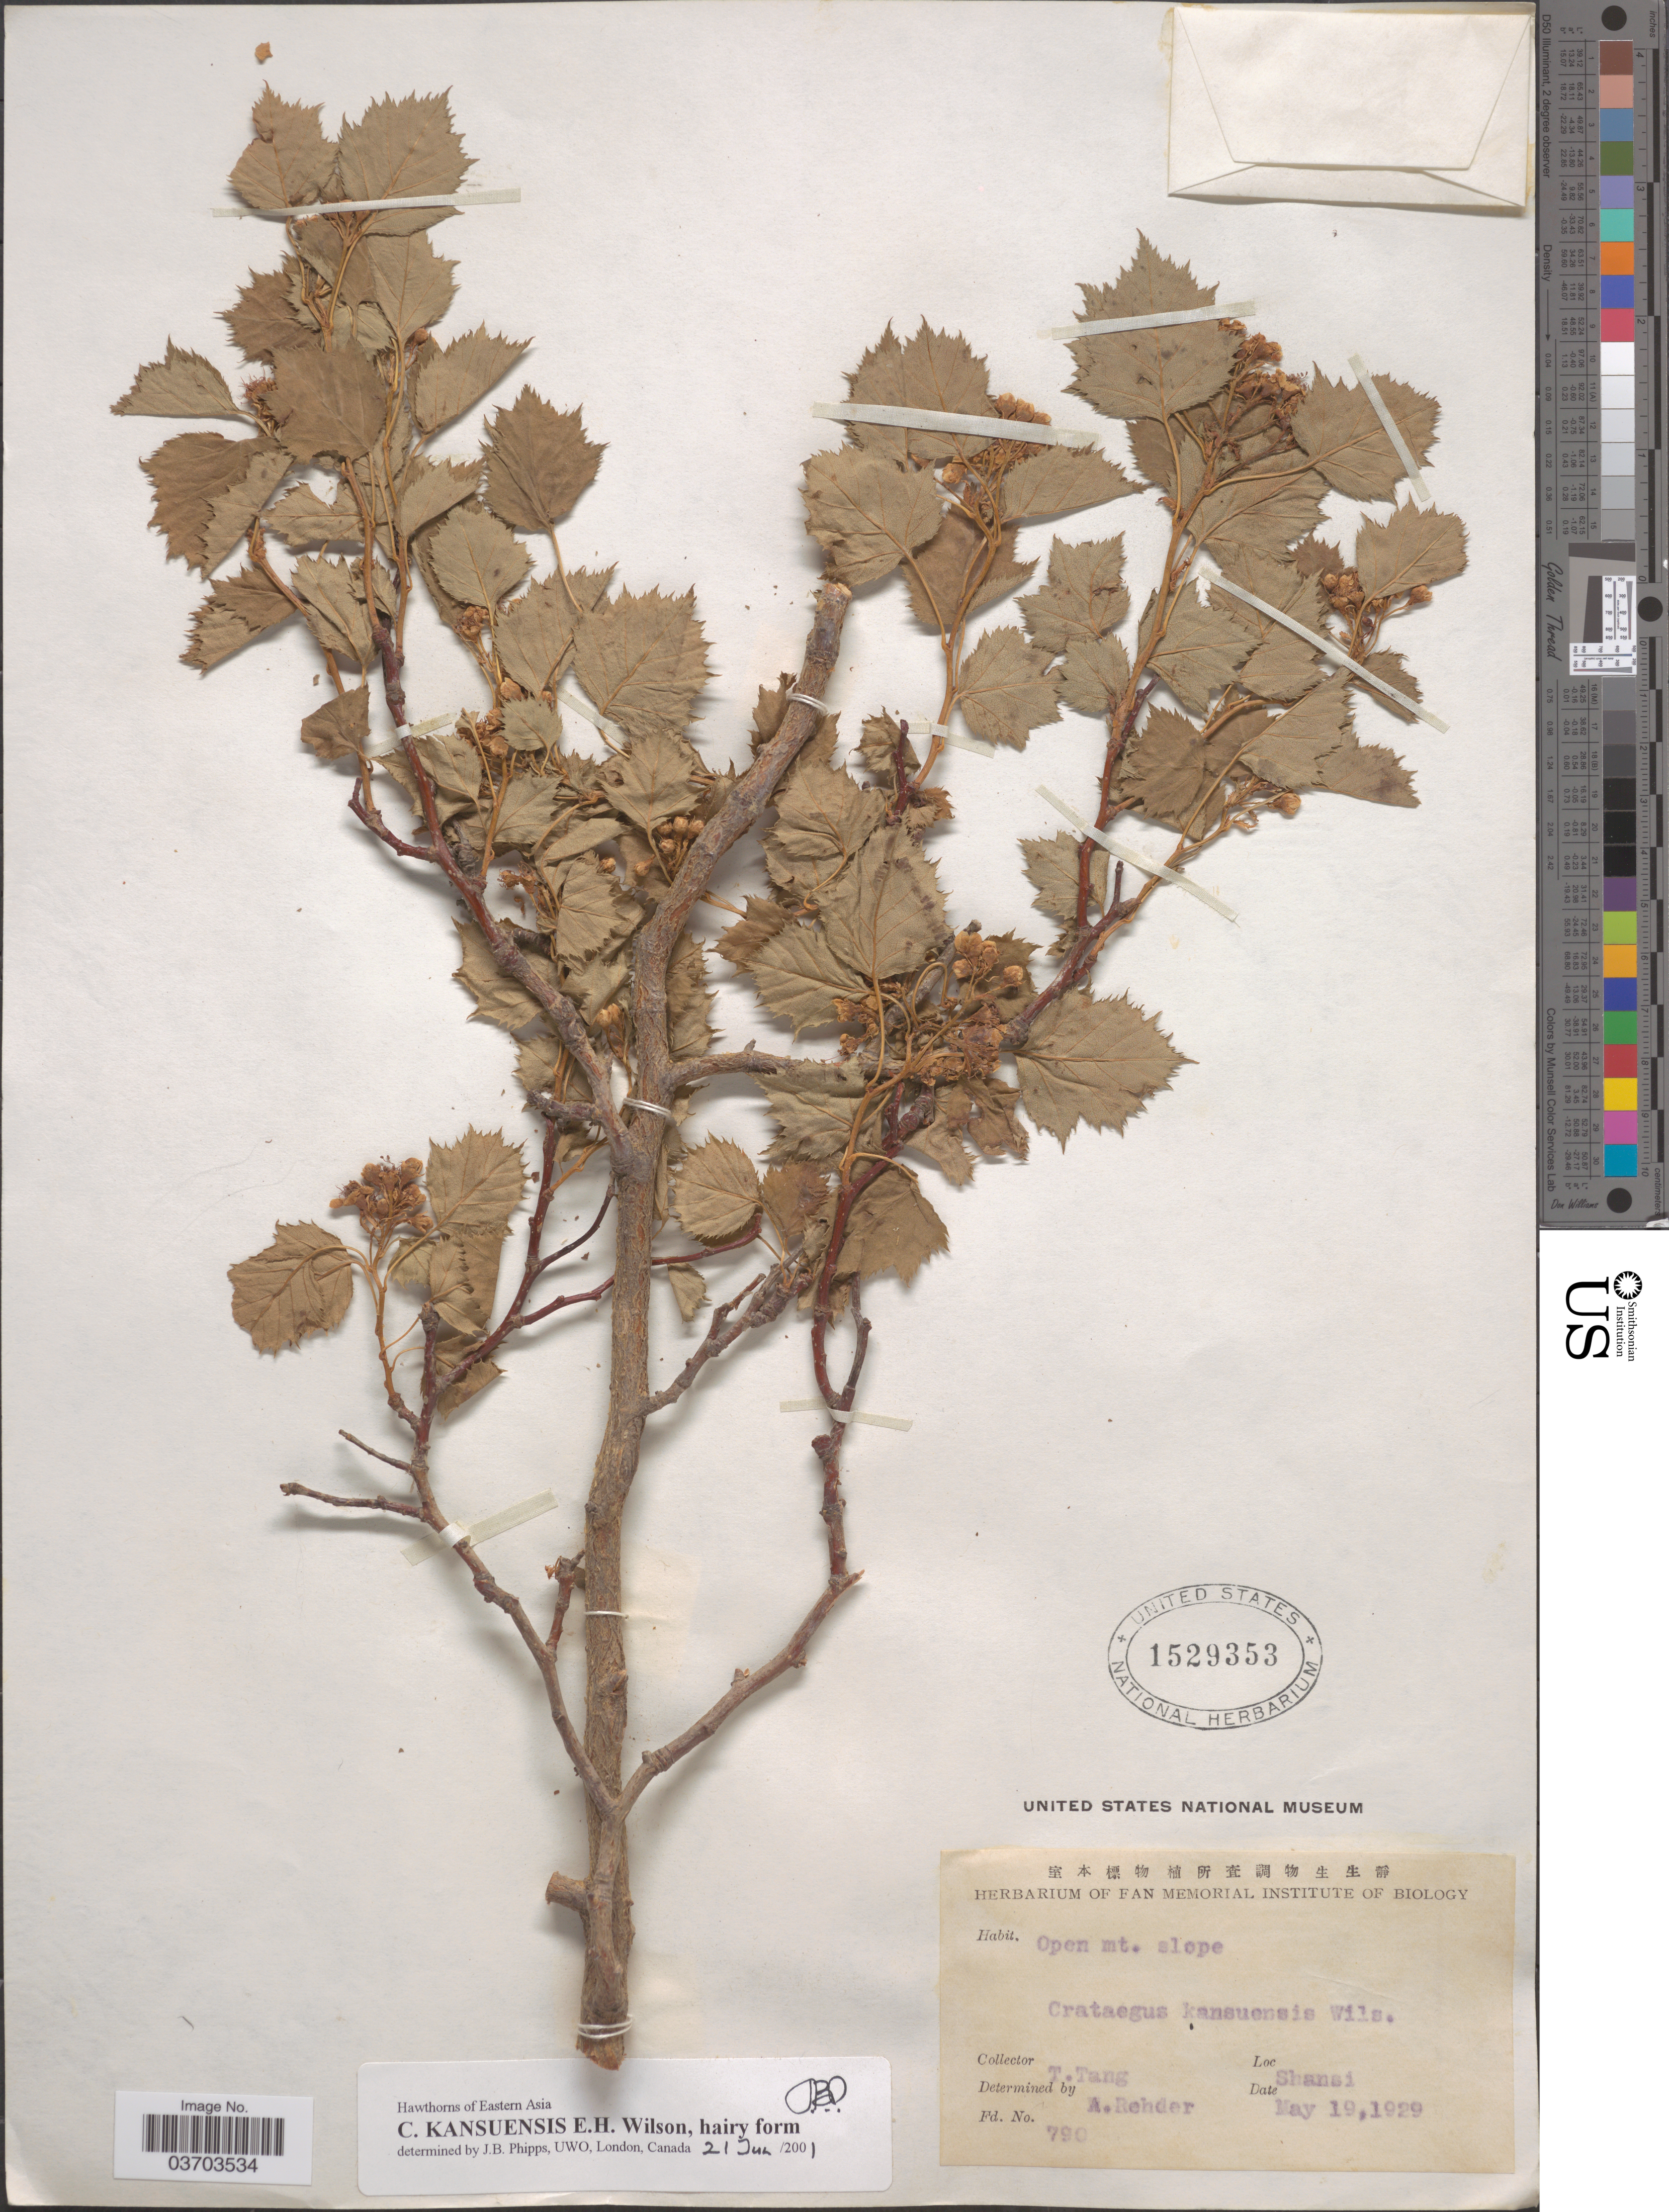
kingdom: Plantae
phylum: Tracheophyta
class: Magnoliopsida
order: Rosales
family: Rosaceae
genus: Crataegus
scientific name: Crataegus kansuensis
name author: E.H. Wilson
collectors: T. Tang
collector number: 790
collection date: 1929-05-19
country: China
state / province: Shanxi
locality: Open mt. slope. Shansi.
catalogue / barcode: US 1529353